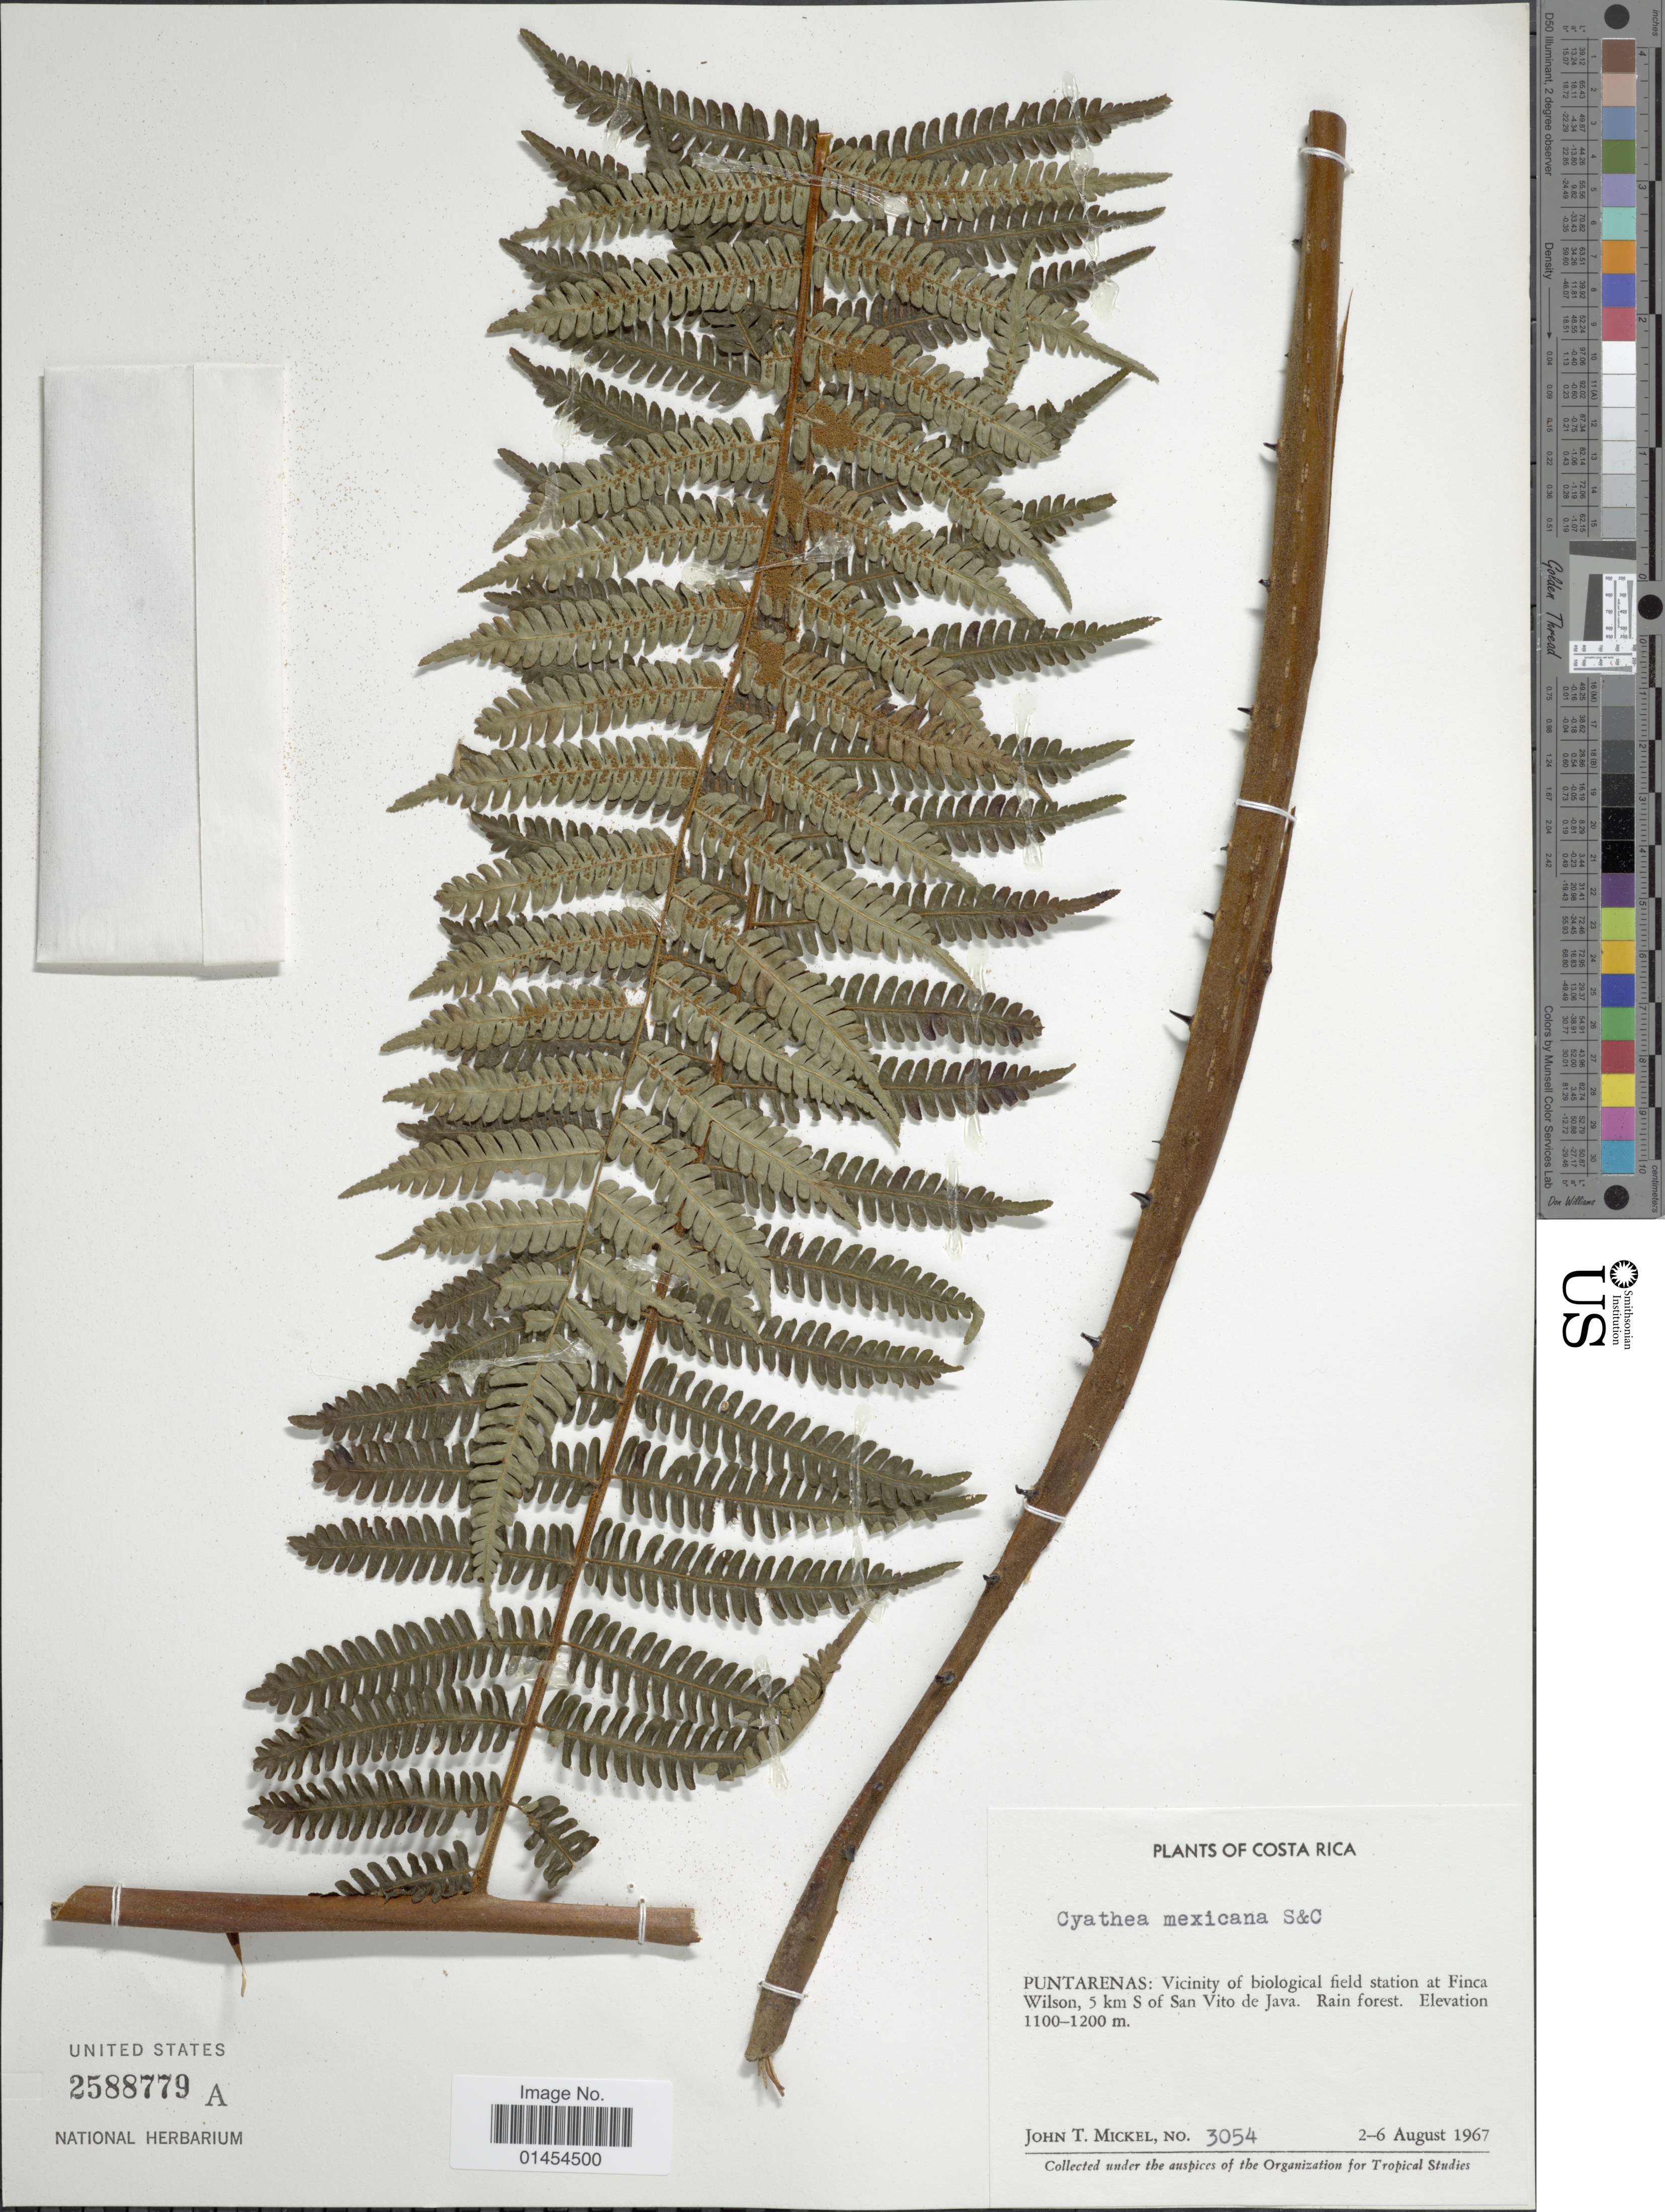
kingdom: Plantae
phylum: Tracheophyta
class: Polypodiopsida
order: Cyatheales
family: Cyatheaceae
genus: Alsophila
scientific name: Alsophila firma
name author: (Baker) D.S. Conant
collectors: J. T. Mickel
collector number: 3054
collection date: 1967-08-02/1967-08-06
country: Costa Rica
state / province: Puntarenas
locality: Vicinity of biological field station at Finca Wilson, 5 km S of San Vito de Java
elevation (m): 1100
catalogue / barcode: US 2588779A